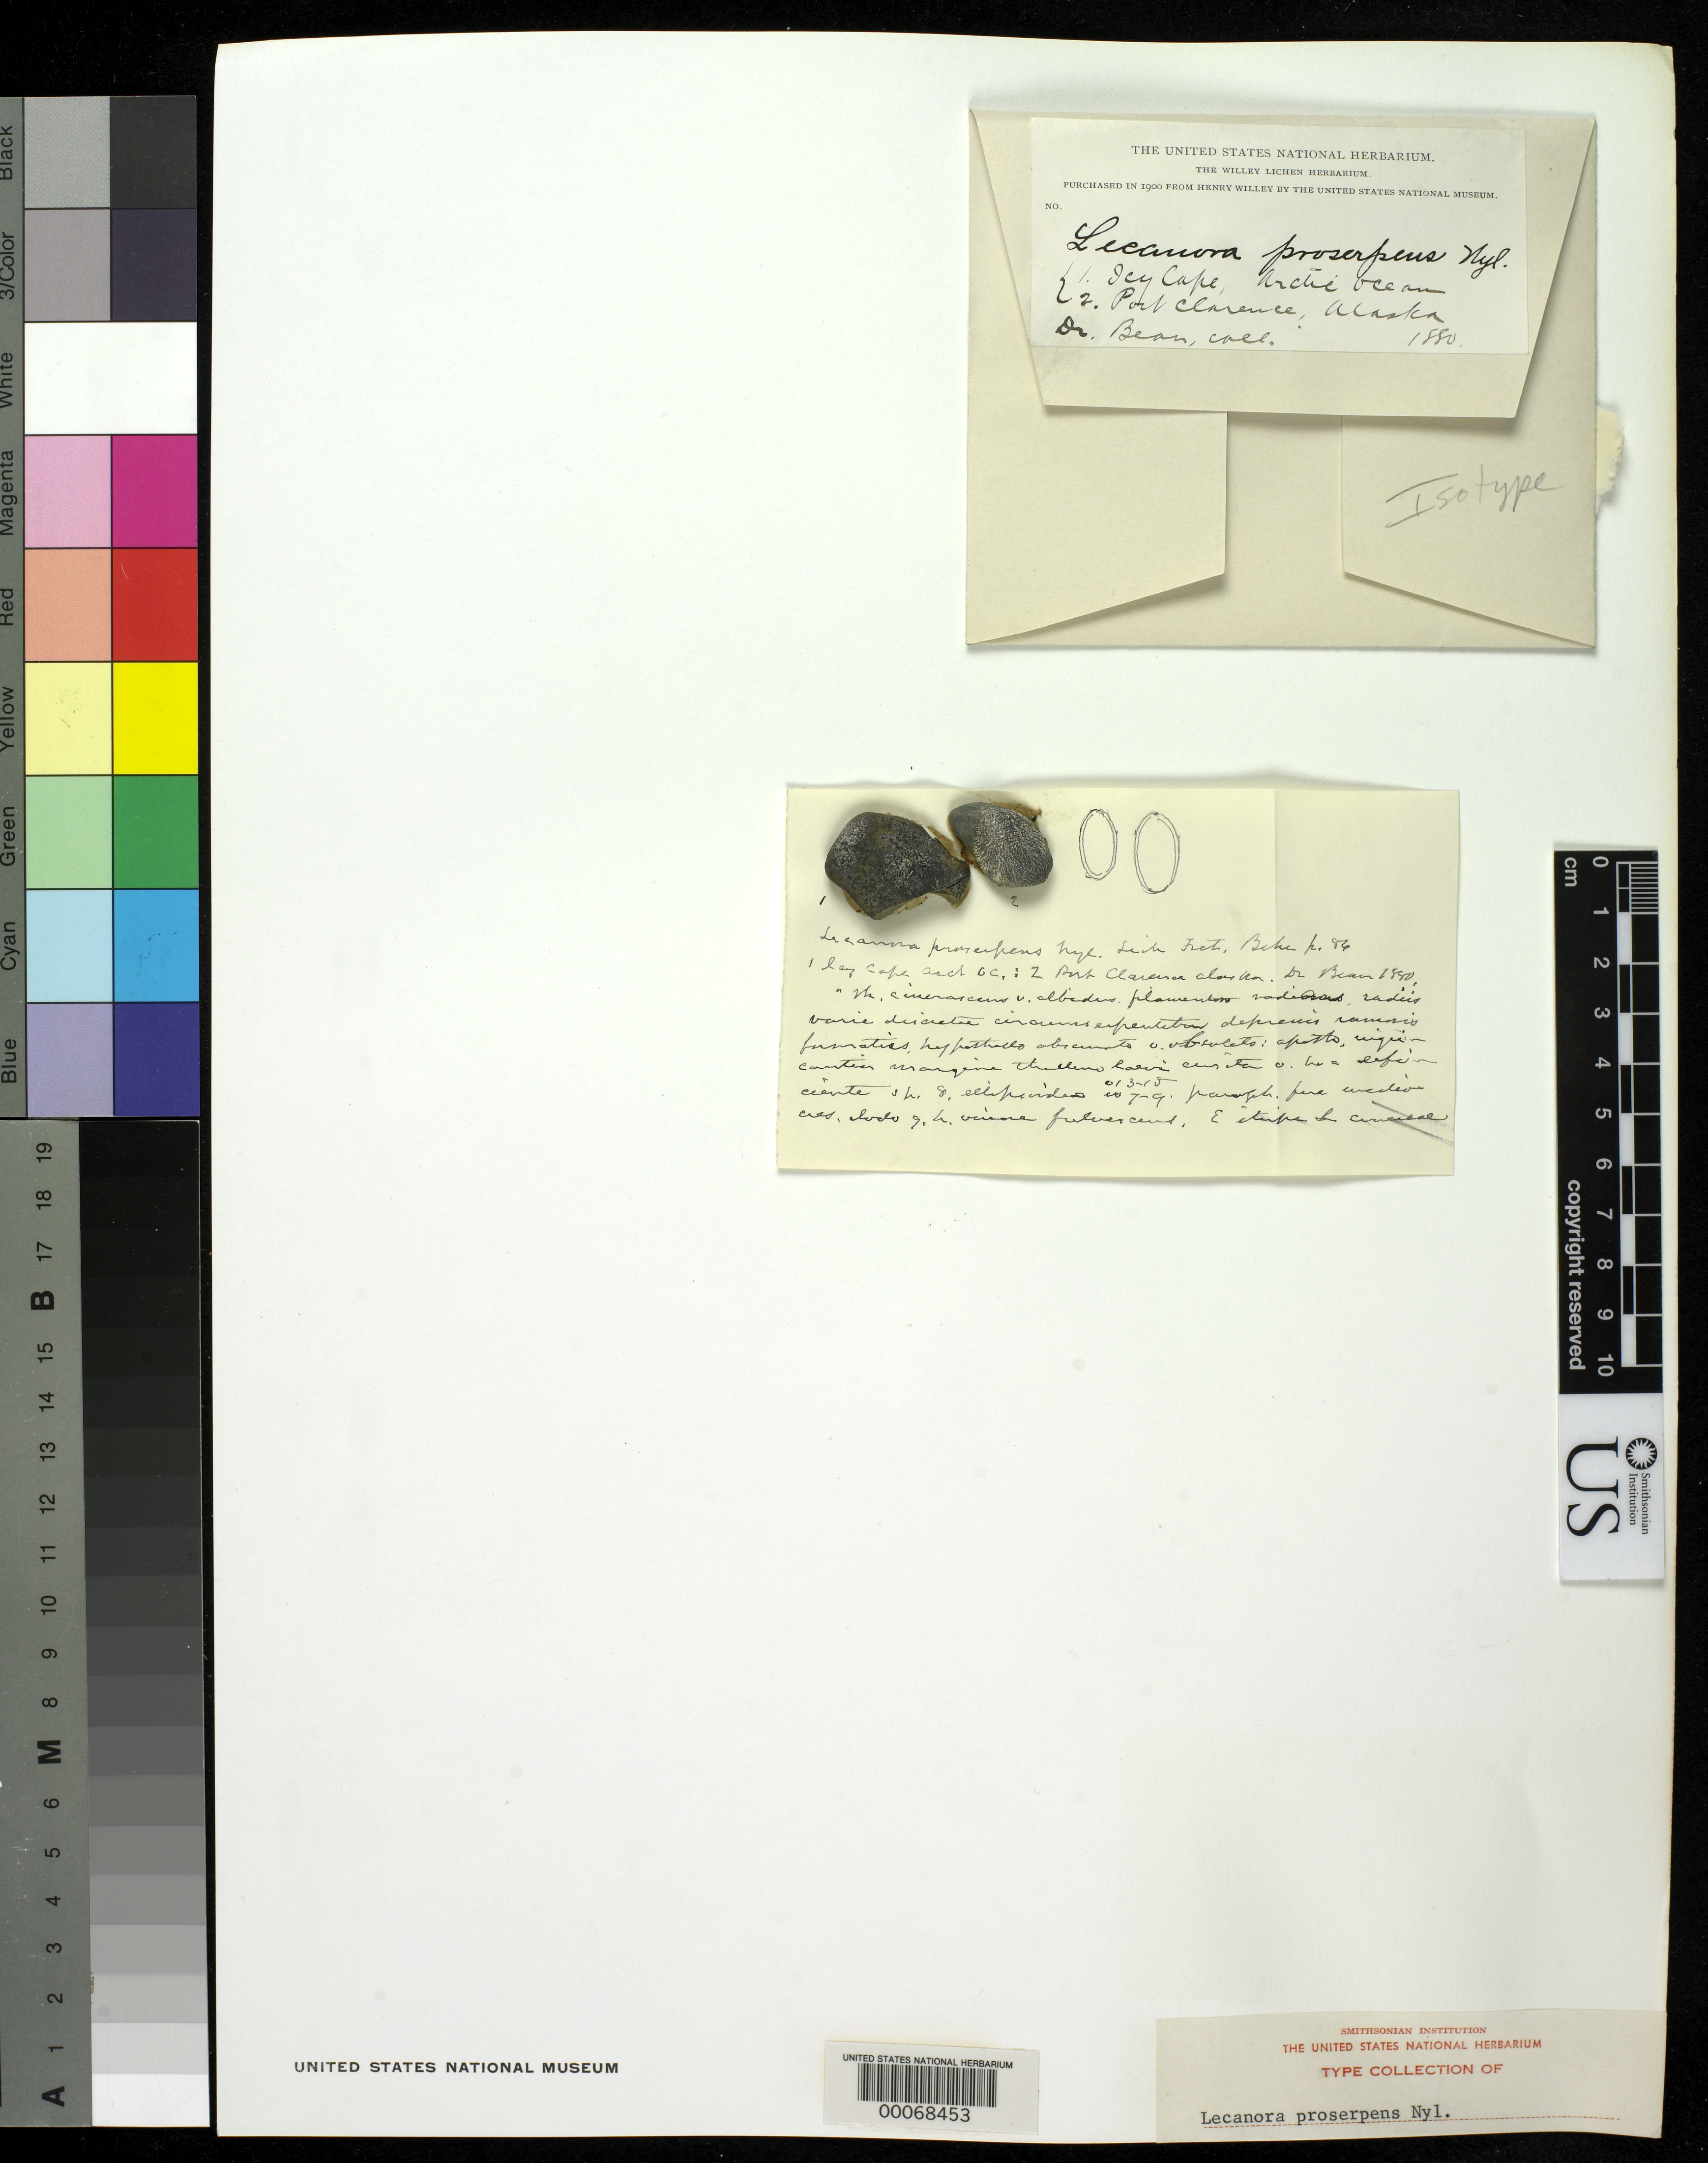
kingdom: Fungi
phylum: Ascomycota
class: Lecanoromycetes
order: Lecanorales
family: Lecanoraceae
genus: Lecanora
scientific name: Lecanora proserpens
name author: Nyl.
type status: Isotype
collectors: -. Bean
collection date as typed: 1880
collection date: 1880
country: United States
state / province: Alaska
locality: Icy Cape, Port Clarence.